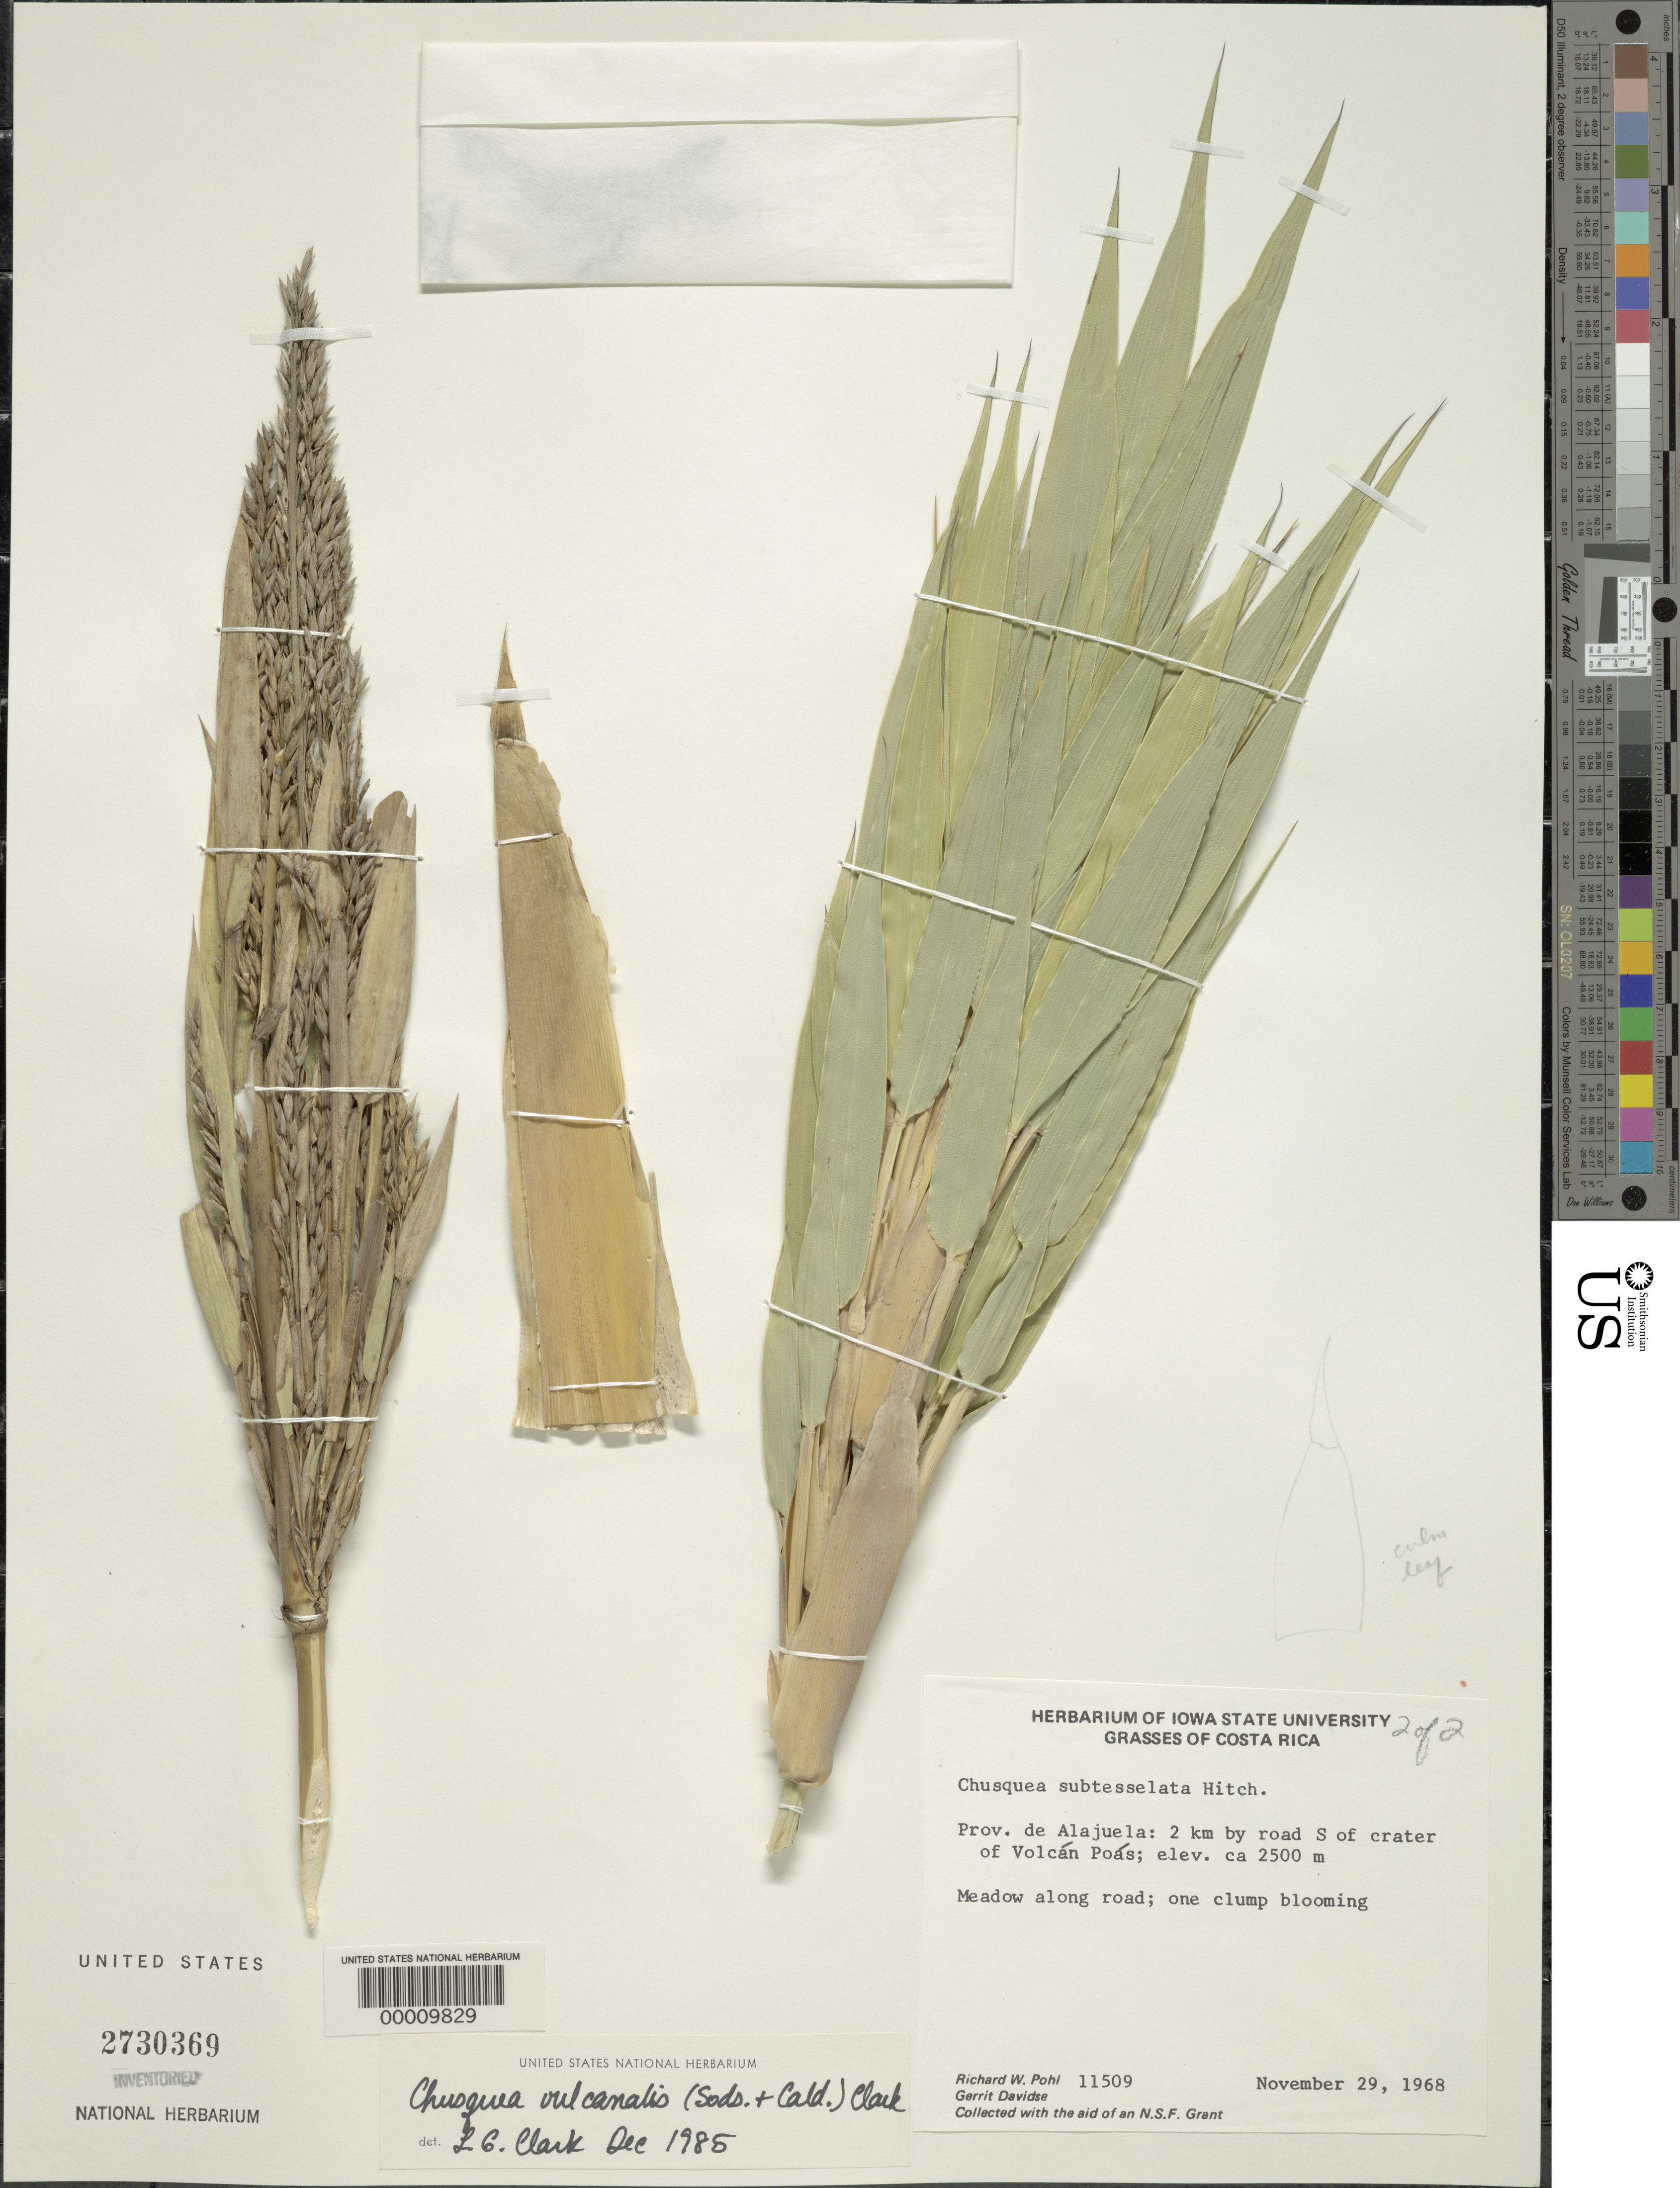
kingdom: Plantae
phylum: Tracheophyta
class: Liliopsida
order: Poales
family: Poaceae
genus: Chusquea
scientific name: Chusquea vulcanalis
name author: (Soderstr. & C. E. Calderón) L.G. Clark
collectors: R. W. Pohl & G. Davidse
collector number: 11509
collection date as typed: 29 Nov 1968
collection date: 1968-11-29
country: Costa Rica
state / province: Alajuela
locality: Volcan Poás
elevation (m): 2500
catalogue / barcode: US 2730369